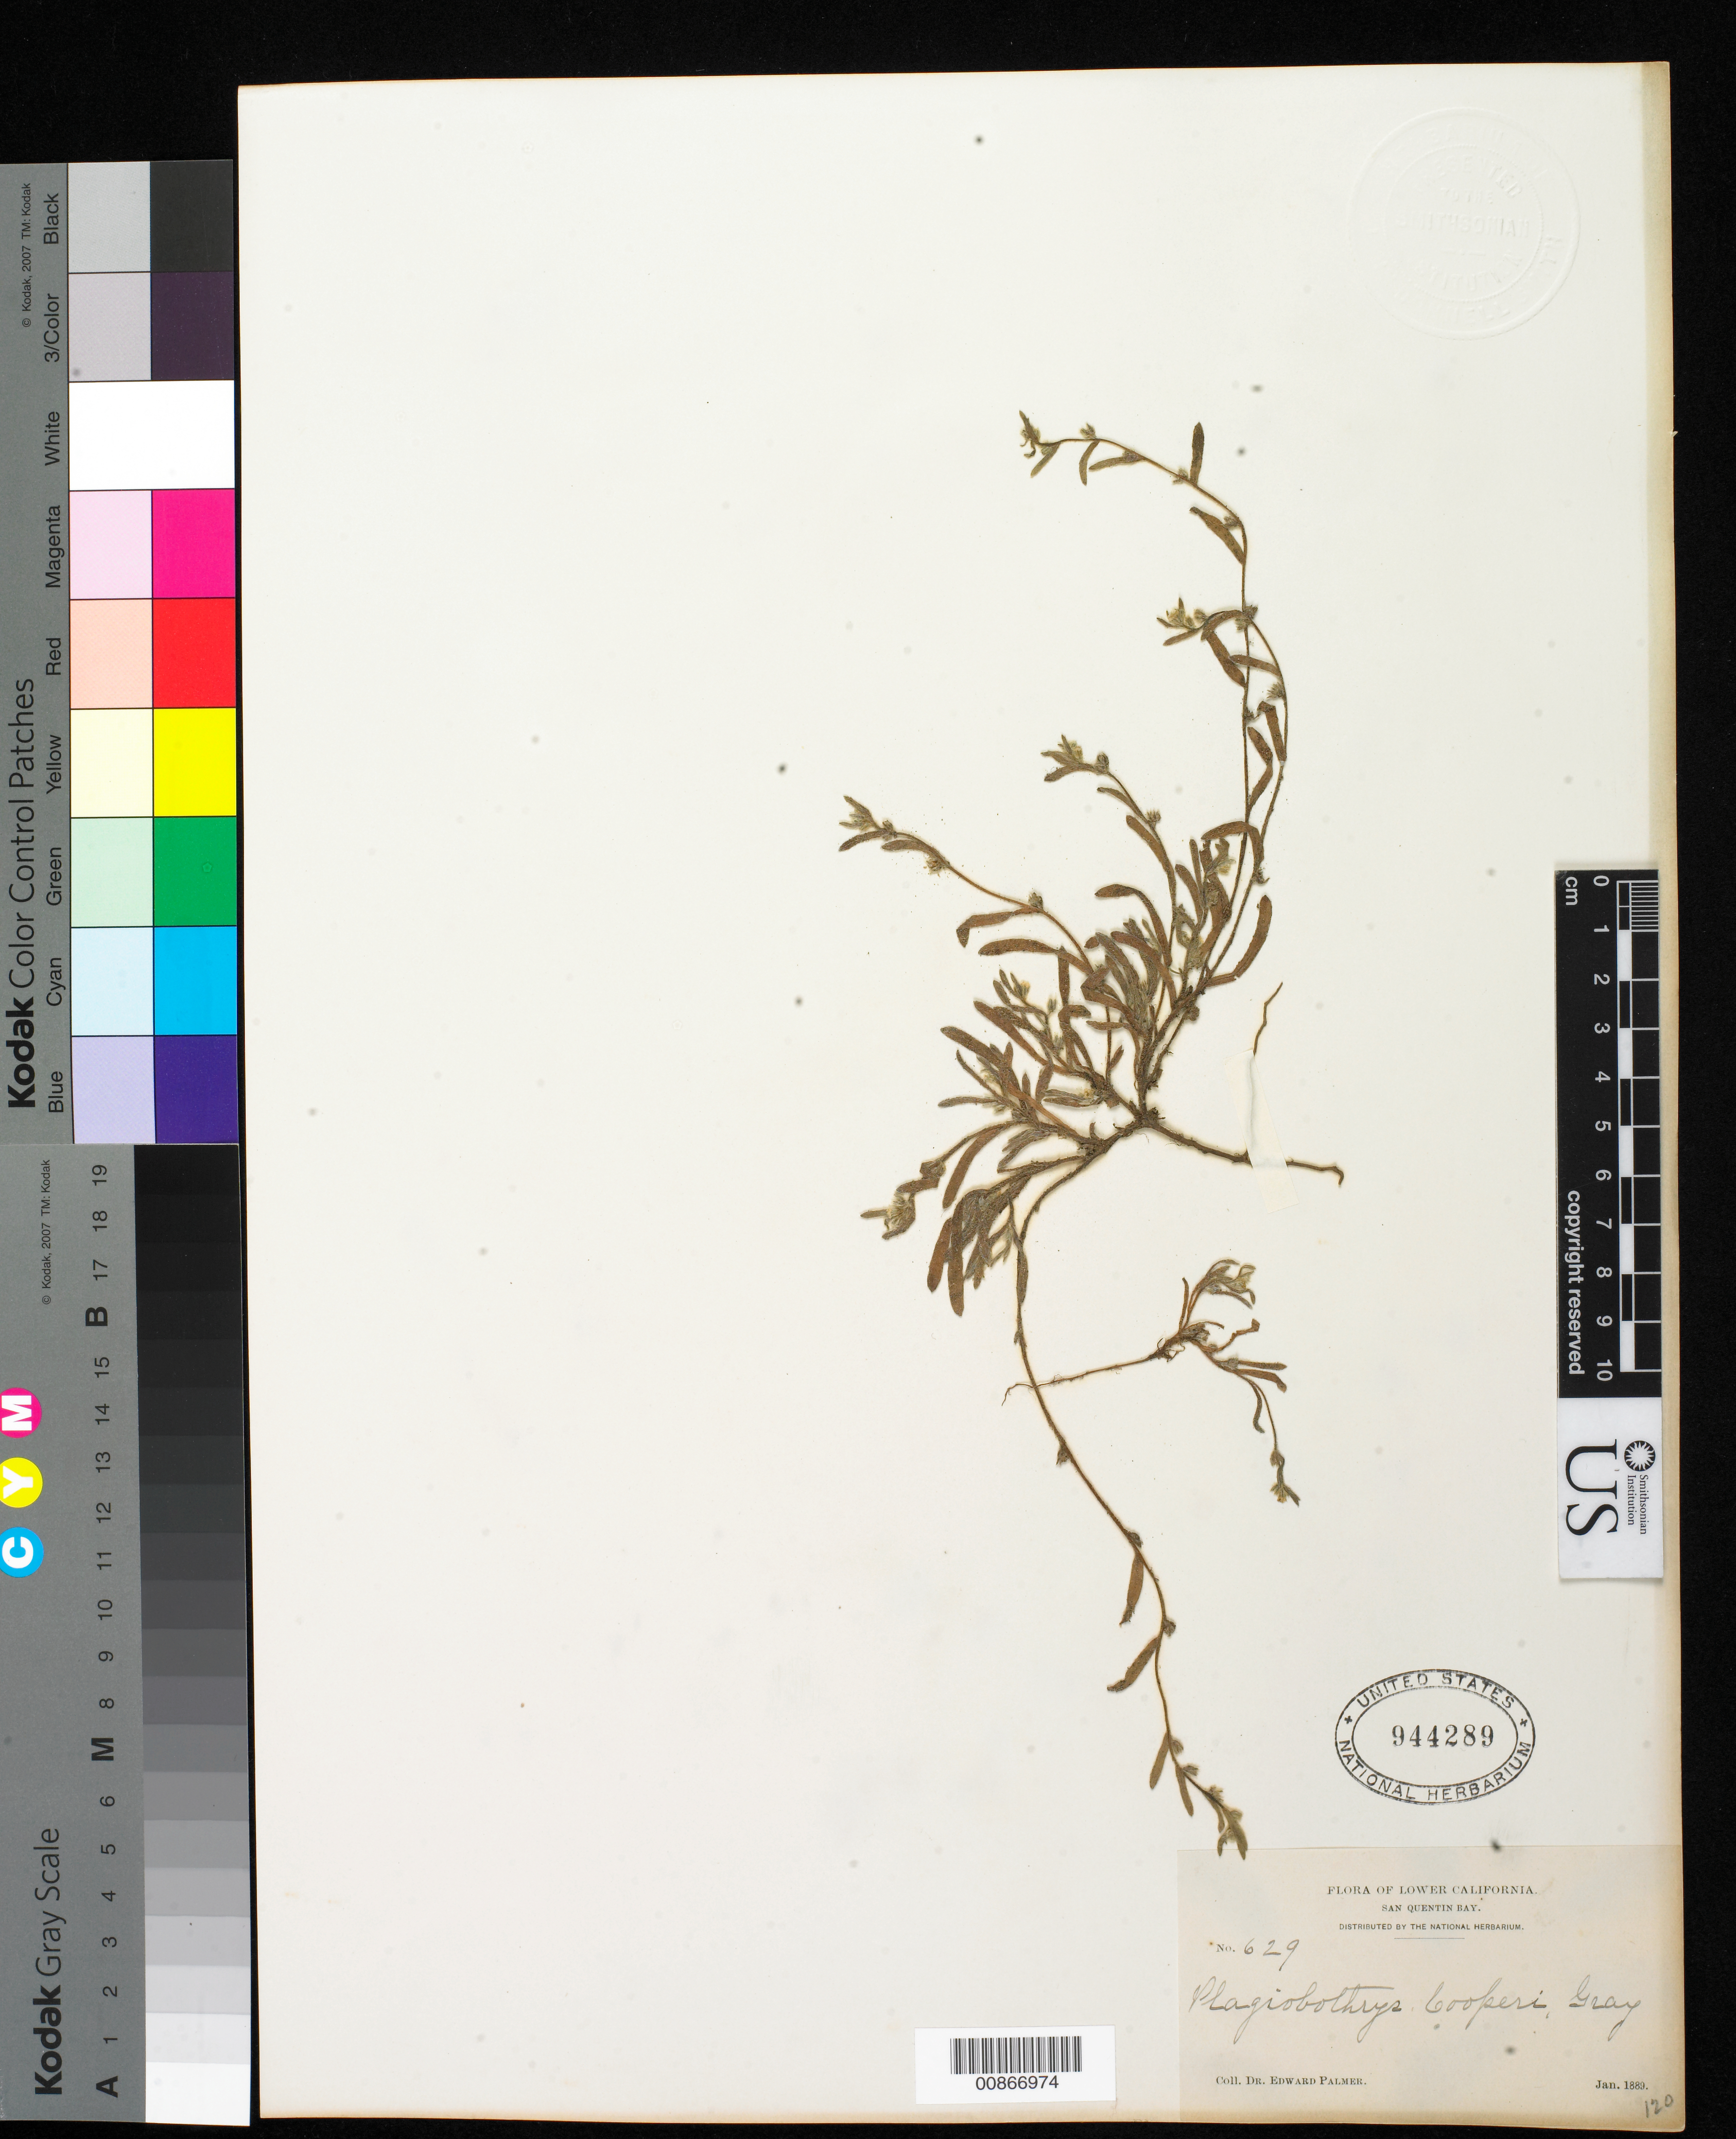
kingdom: Plantae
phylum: Tracheophyta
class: Magnoliopsida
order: Boraginales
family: Boraginaceae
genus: Plagiobothrys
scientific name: Plagiobothrys cooperi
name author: A. Gray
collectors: E. Palmer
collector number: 629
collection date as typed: Jan 1889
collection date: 1889-01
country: Mexico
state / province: Baja California Norte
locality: San Quentin Bay. Baja California.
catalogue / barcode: US 944289